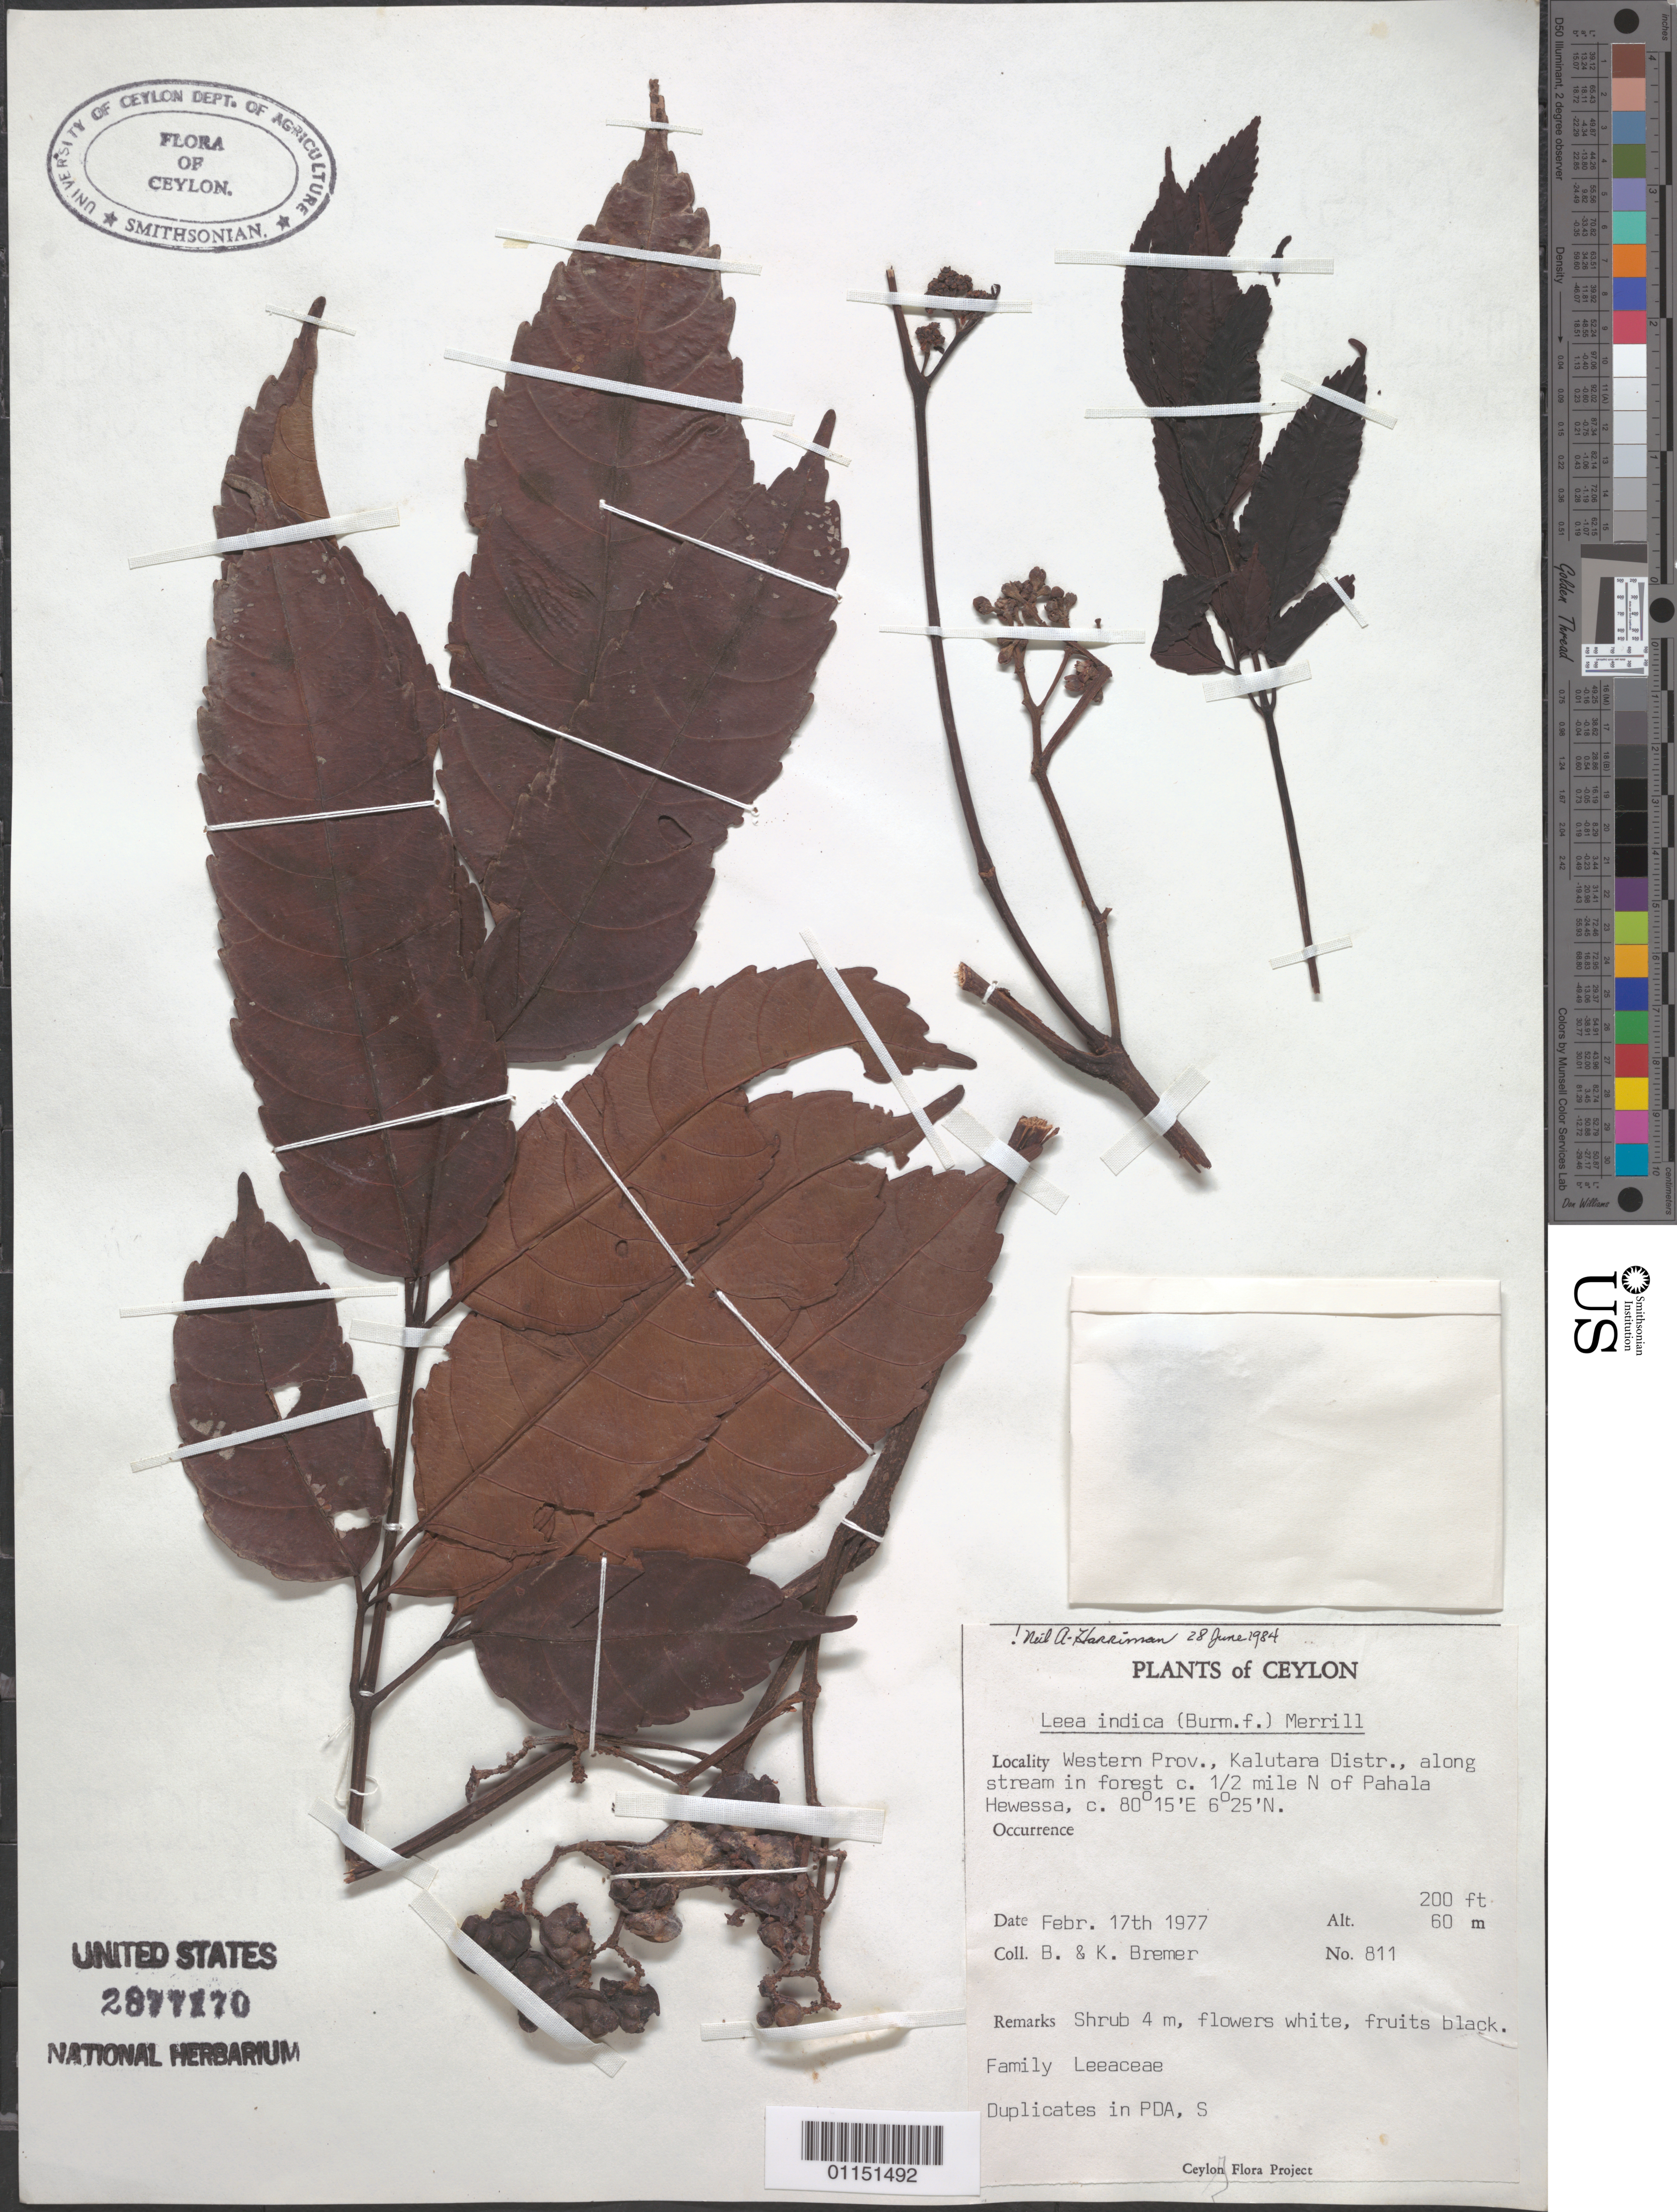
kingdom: Plantae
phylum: Tracheophyta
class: Magnoliopsida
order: Vitales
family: Vitaceae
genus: Leea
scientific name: Leea indica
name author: (Burm. f.) Merr.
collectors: B. Bremer & K. Bremer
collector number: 811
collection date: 1977-02-17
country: Sri Lanka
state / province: Western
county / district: Kalutara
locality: Along stream in forest ca 1/2 mi N of Pahala Hewessa.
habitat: Shrub.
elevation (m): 61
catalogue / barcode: US 2877170